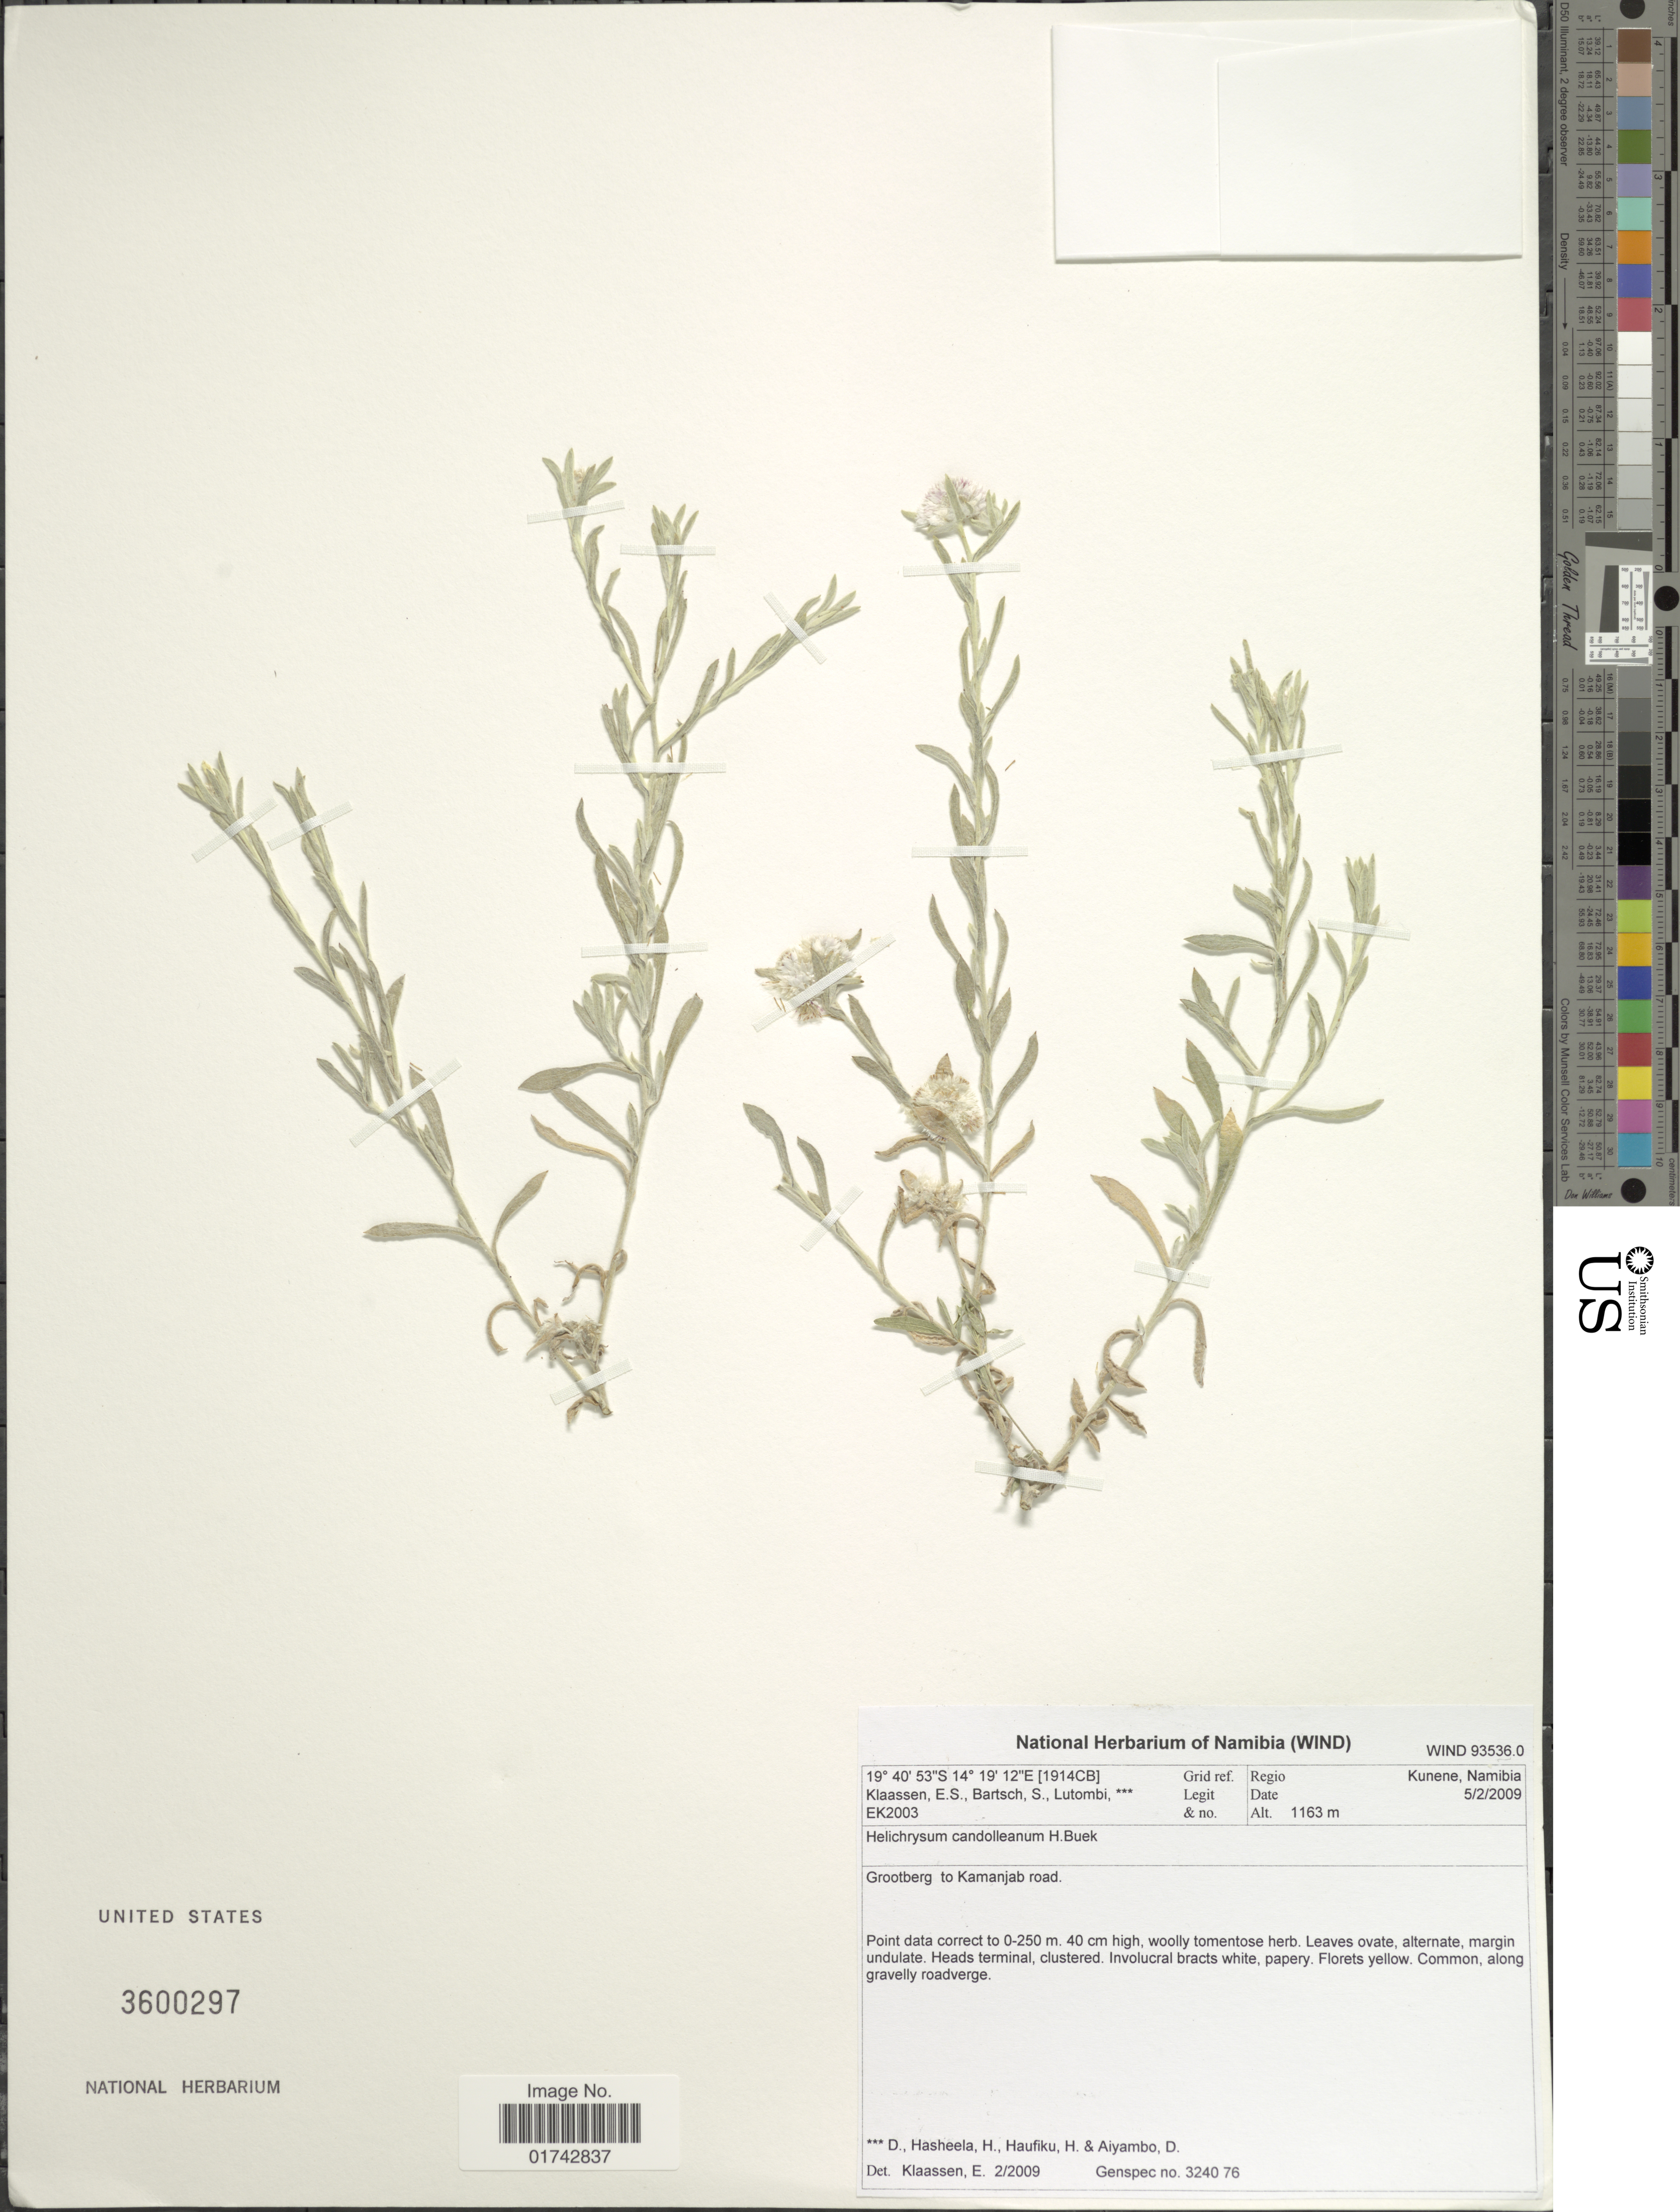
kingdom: Plantae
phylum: Tracheophyta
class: Magnoliopsida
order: Asterales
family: Asteraceae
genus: Helichrysum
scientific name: Helichrysum candolleanum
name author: H. Buek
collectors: E. S. Klaassen, S. Bartsch & Lutombi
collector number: EK2003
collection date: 2009-02-05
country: Namibia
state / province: Kunene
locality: Grootberg to Kamanjab road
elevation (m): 1163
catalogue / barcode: US 3600297